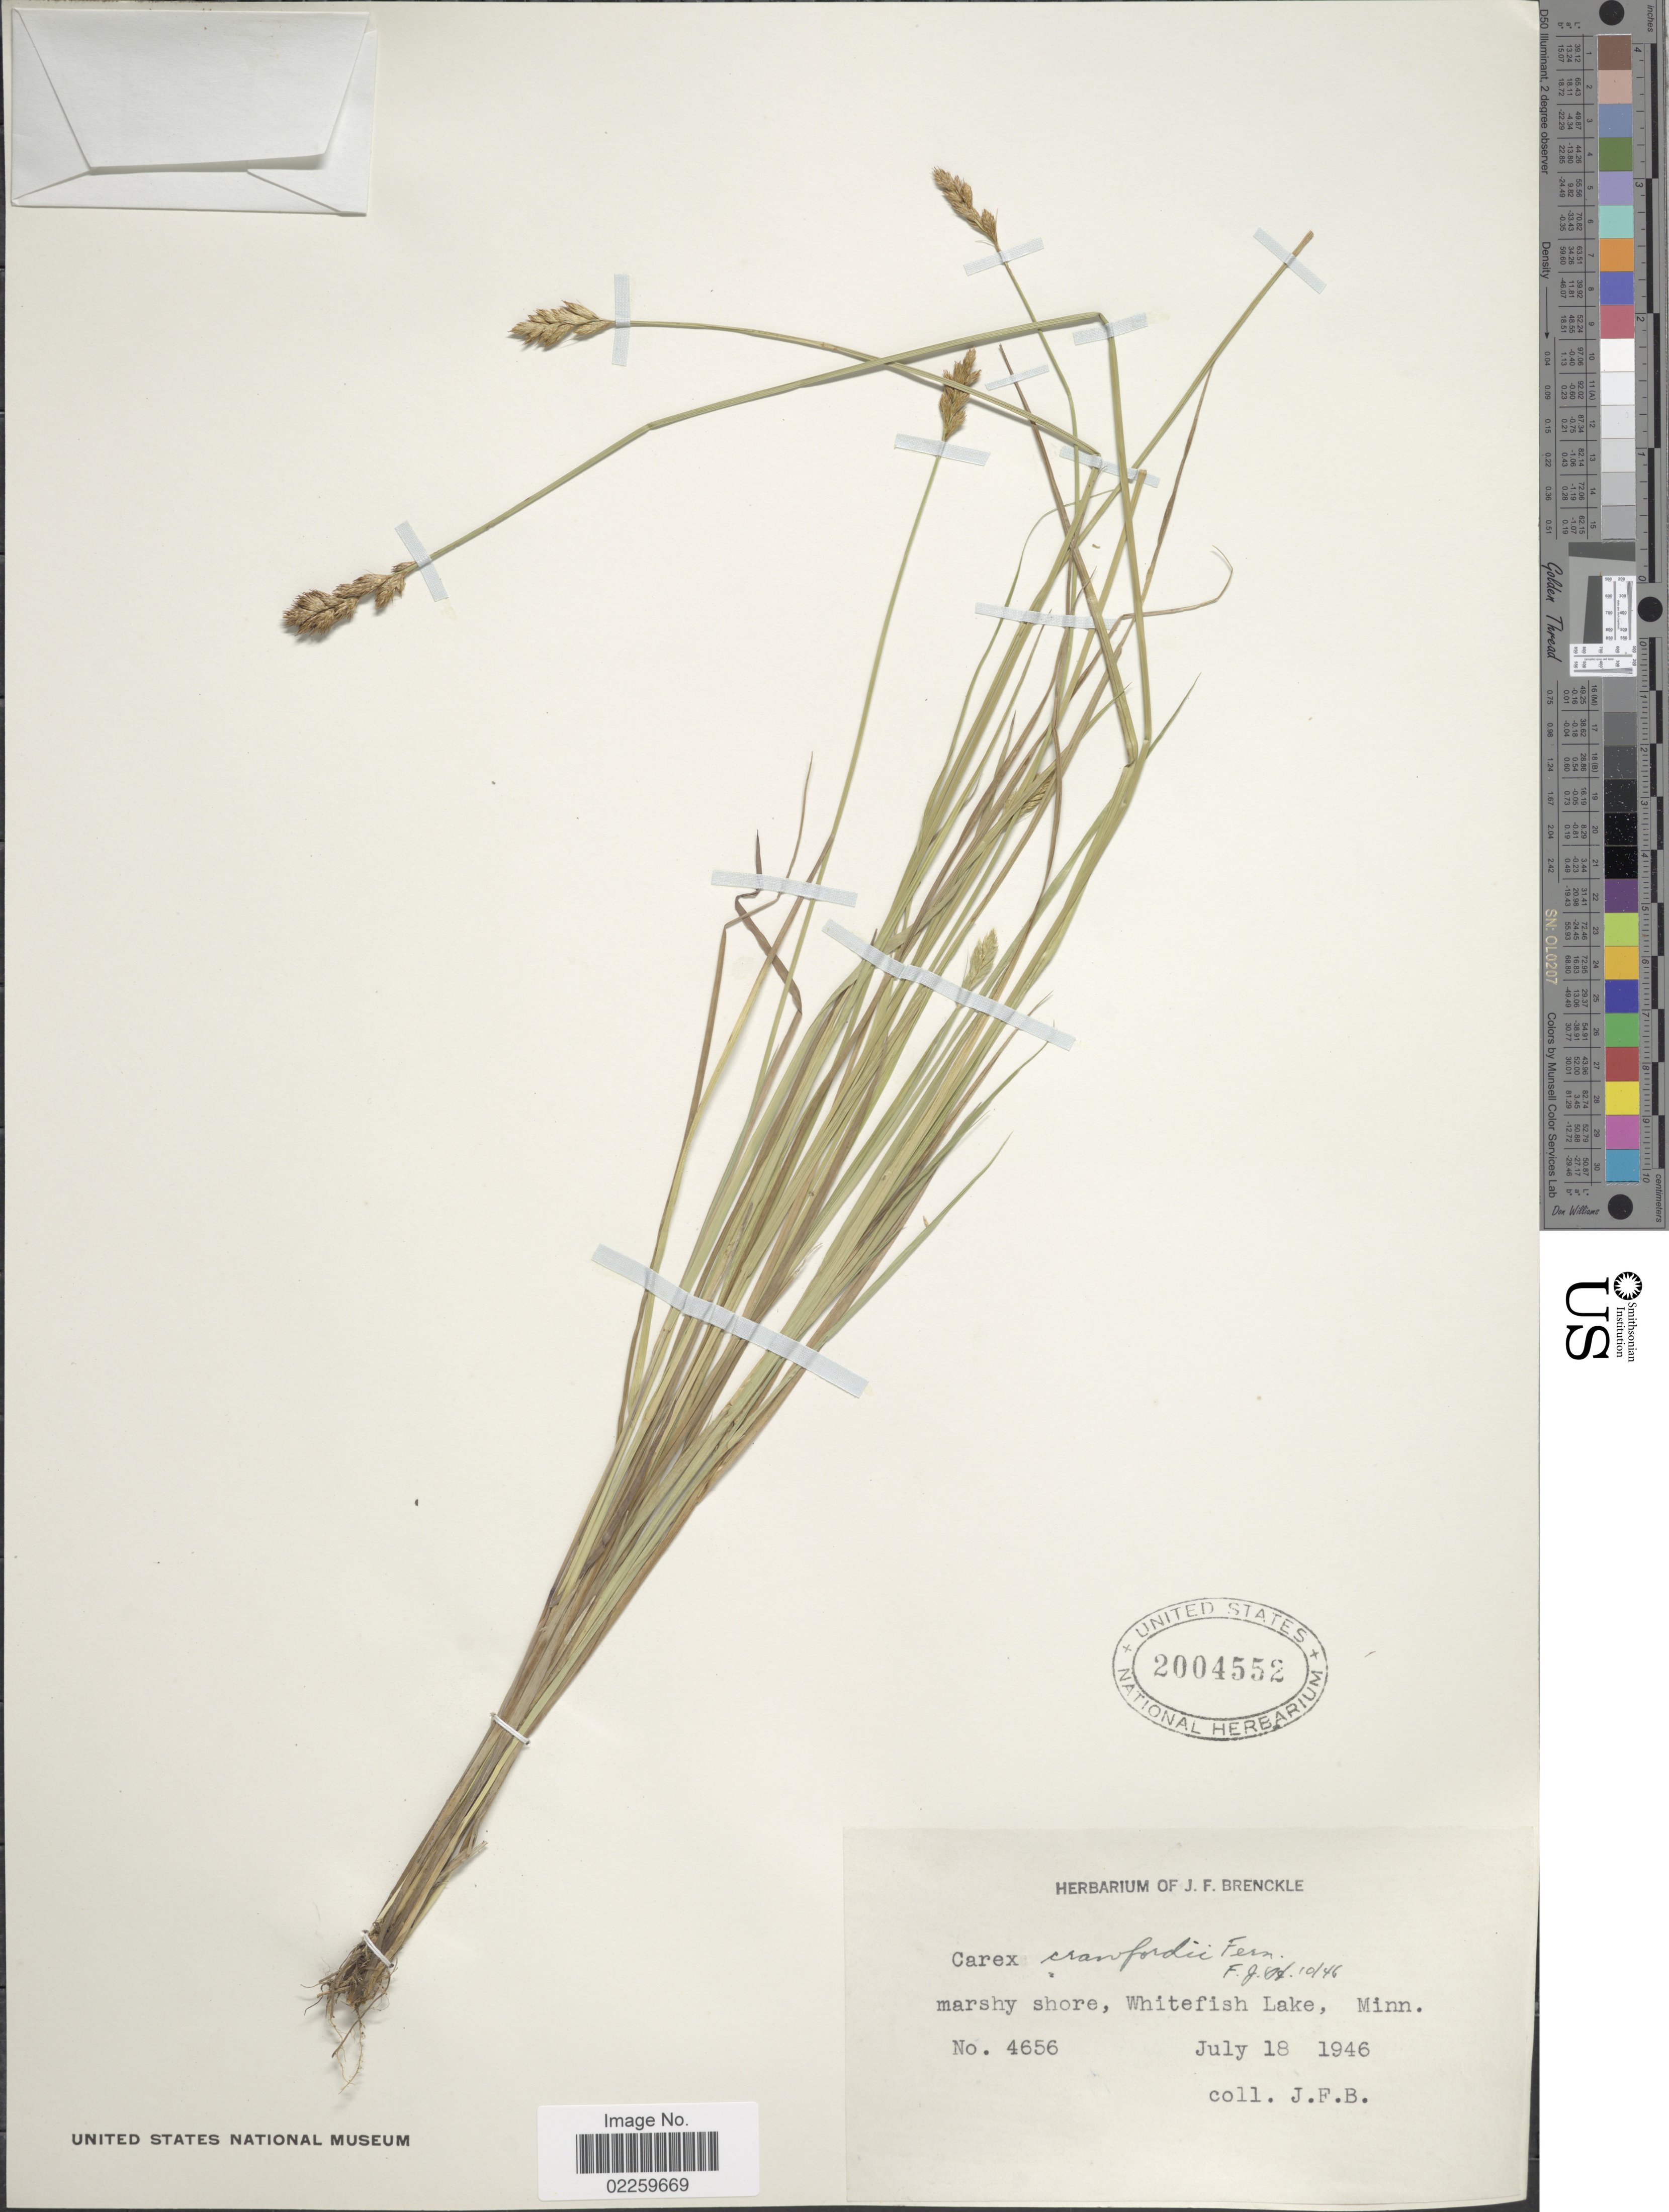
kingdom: Plantae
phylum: Tracheophyta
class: Liliopsida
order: Poales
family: Cyperaceae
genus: Carex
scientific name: Carex crawfordii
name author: Fernald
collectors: J. Brenckle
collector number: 4656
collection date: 1946-07-18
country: United States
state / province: Minnesota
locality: Marshy shore, Whitefish Lake.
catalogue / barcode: US 2004552